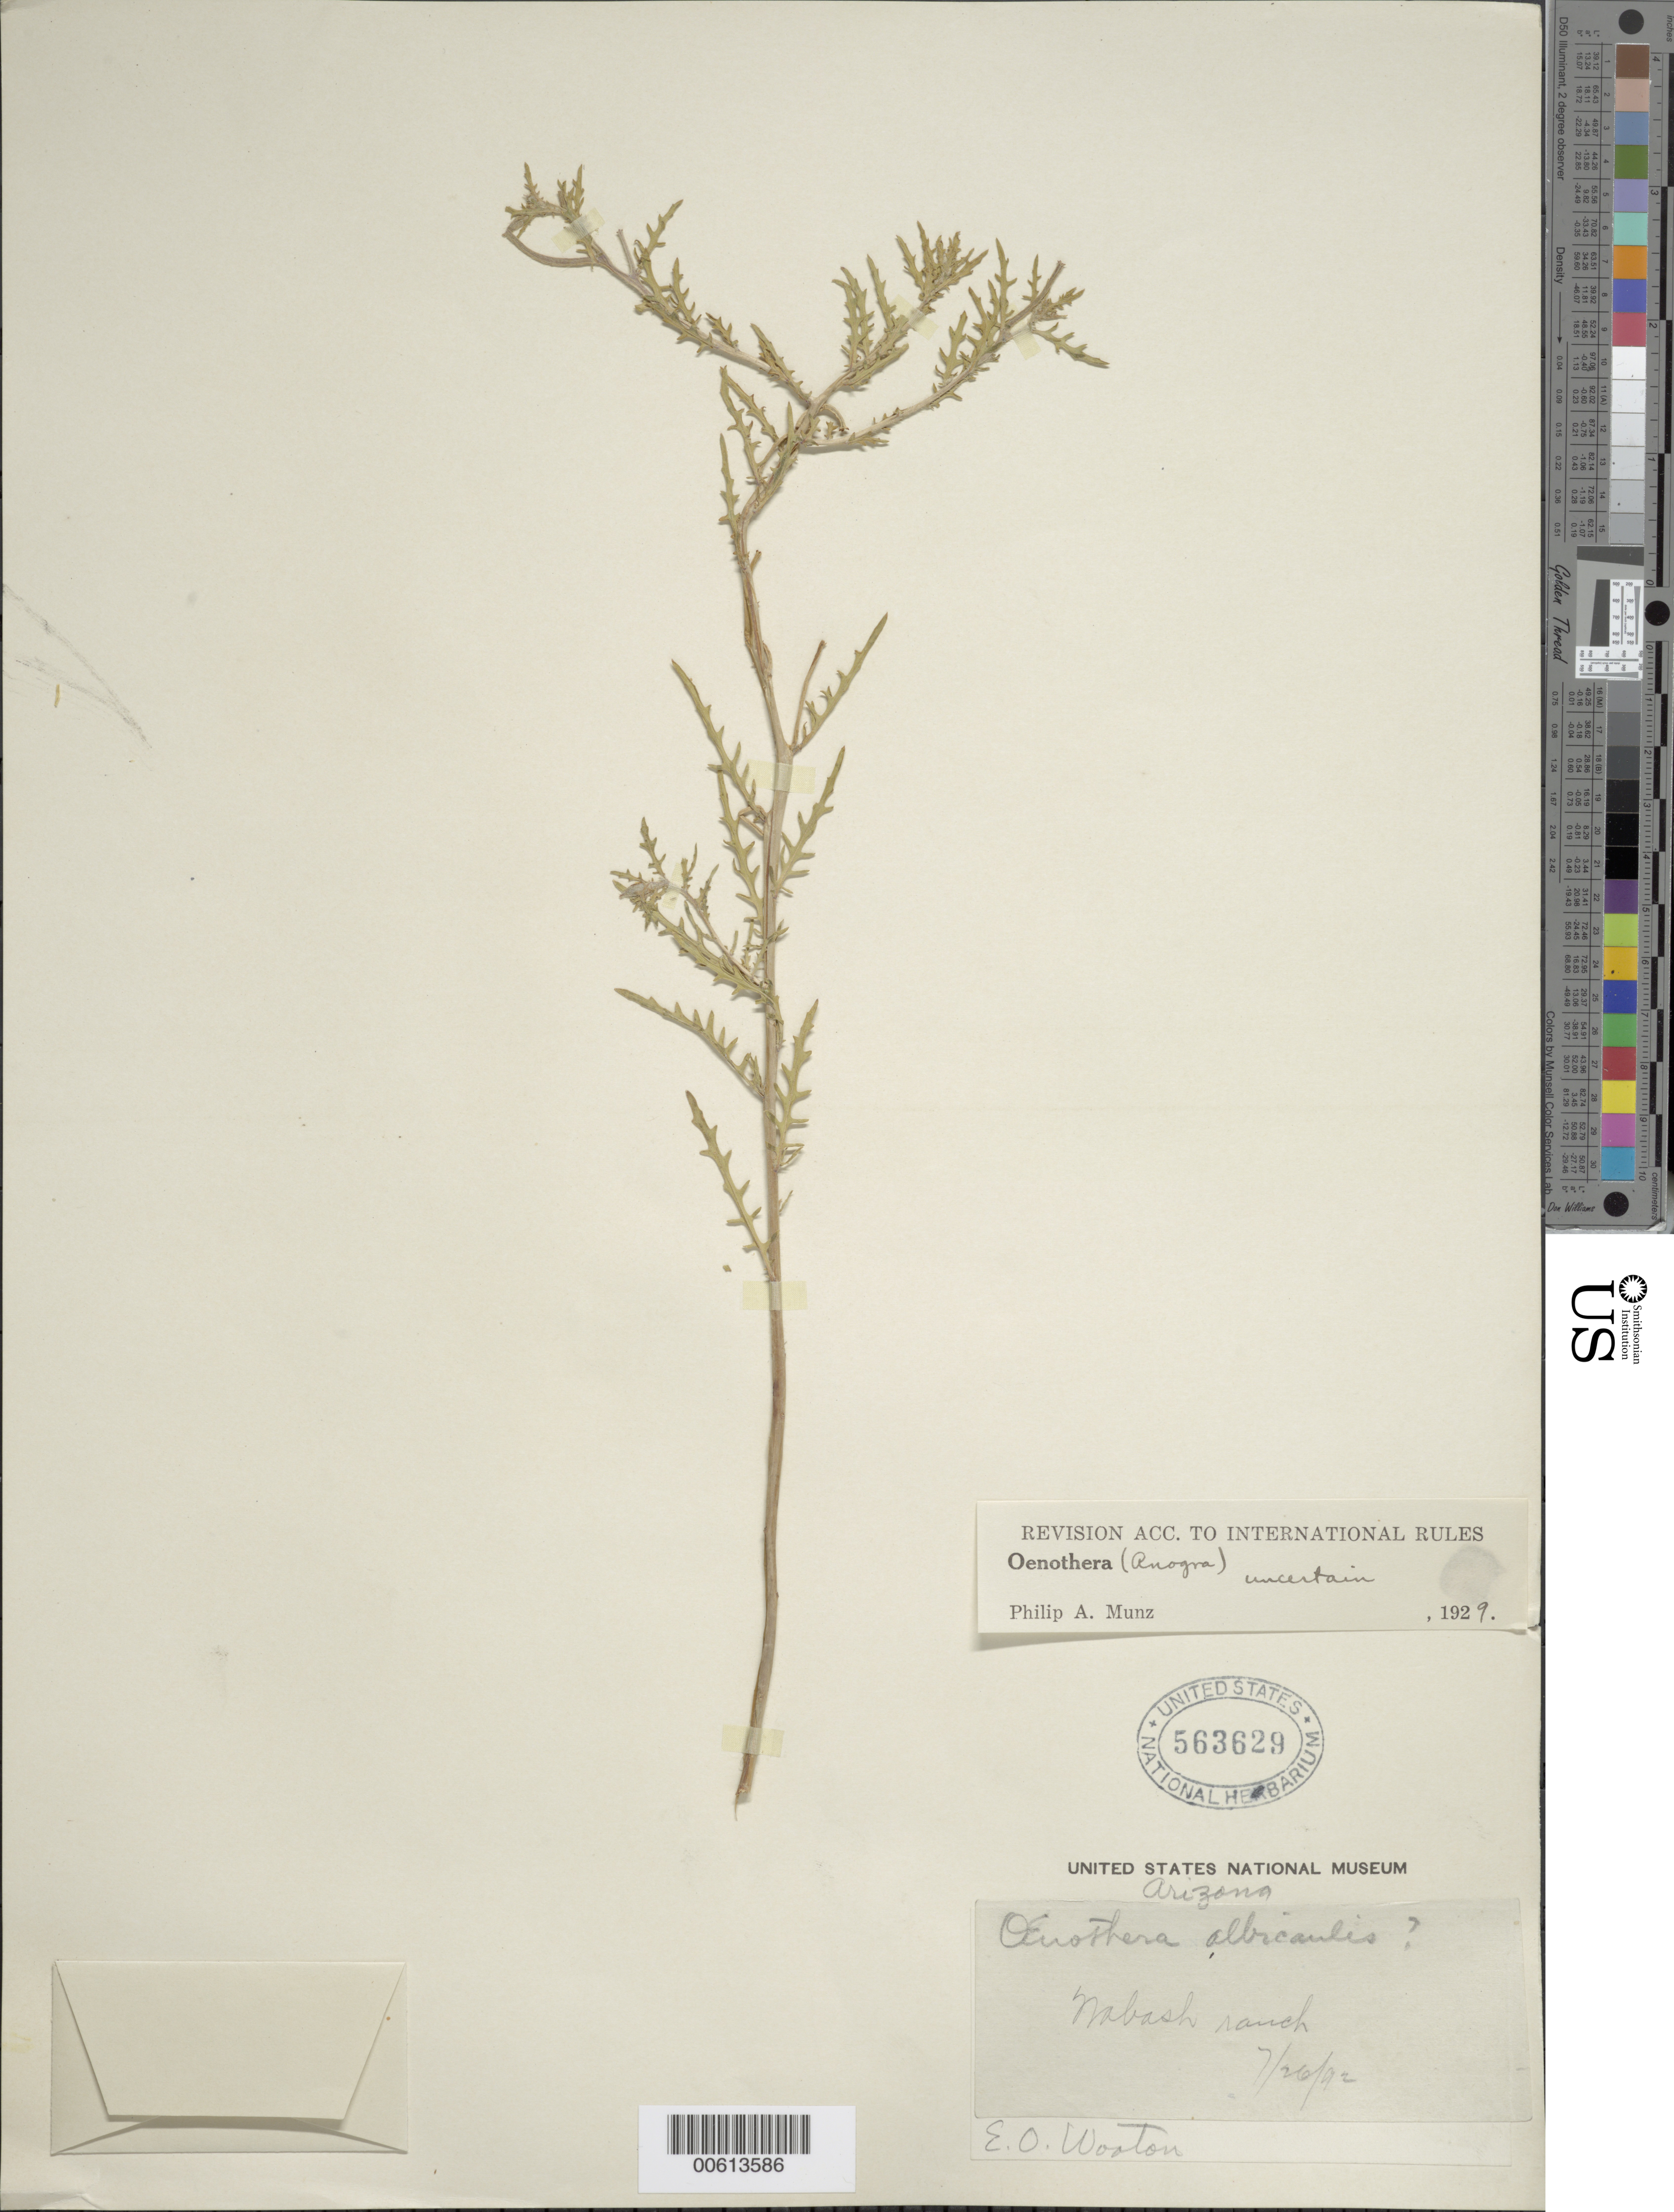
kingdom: Plantae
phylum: Tracheophyta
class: Magnoliopsida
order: Myrtales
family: Onagraceae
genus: Oenothera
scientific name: Oenothera albicaulis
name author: Pursh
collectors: E. O. Wooton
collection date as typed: Transcribed d/m/y: 26/7/92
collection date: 1892-07-26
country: United States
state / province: Arizona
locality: Nabash ranch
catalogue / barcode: US 563629